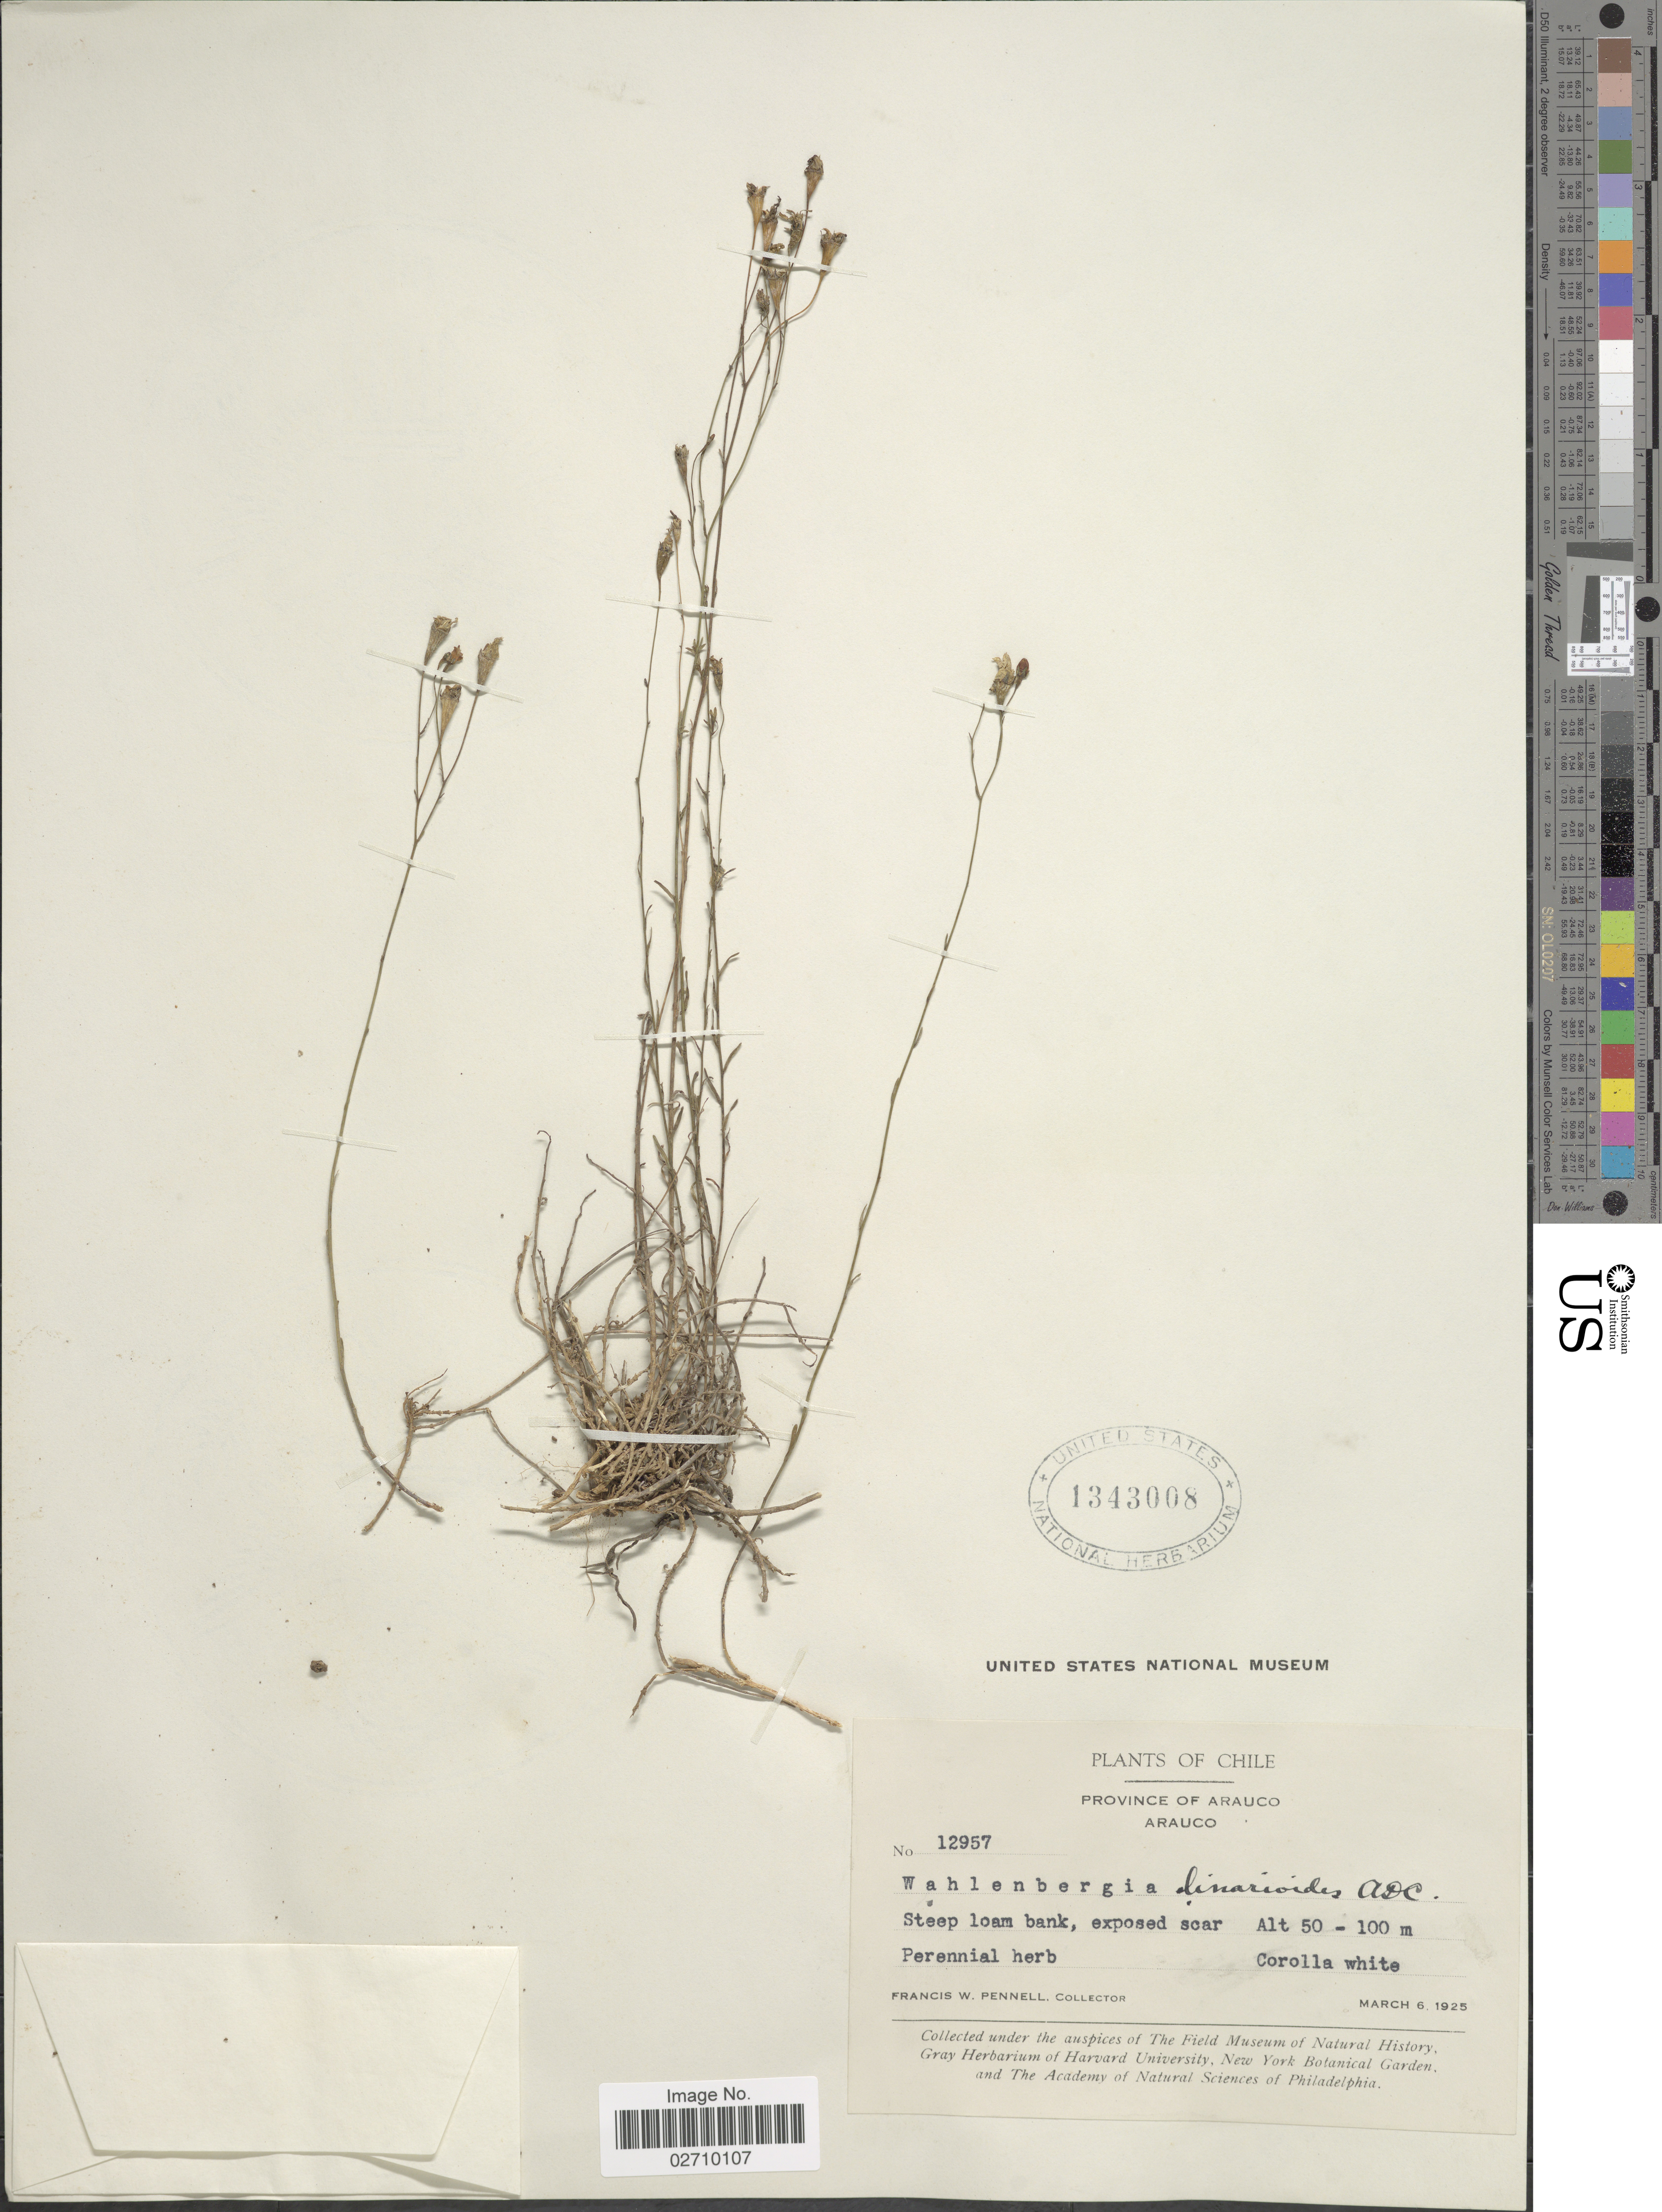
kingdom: Plantae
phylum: Tracheophyta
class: Magnoliopsida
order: Asterales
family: Campanulaceae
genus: Wahlenbergia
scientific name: Wahlenbergia linarioides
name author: (Lam.) A. DC.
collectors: F. W. Pennell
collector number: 12957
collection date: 1925-03-06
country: Chile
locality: Province of Arauco. Arauco.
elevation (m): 50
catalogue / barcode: US 1343008